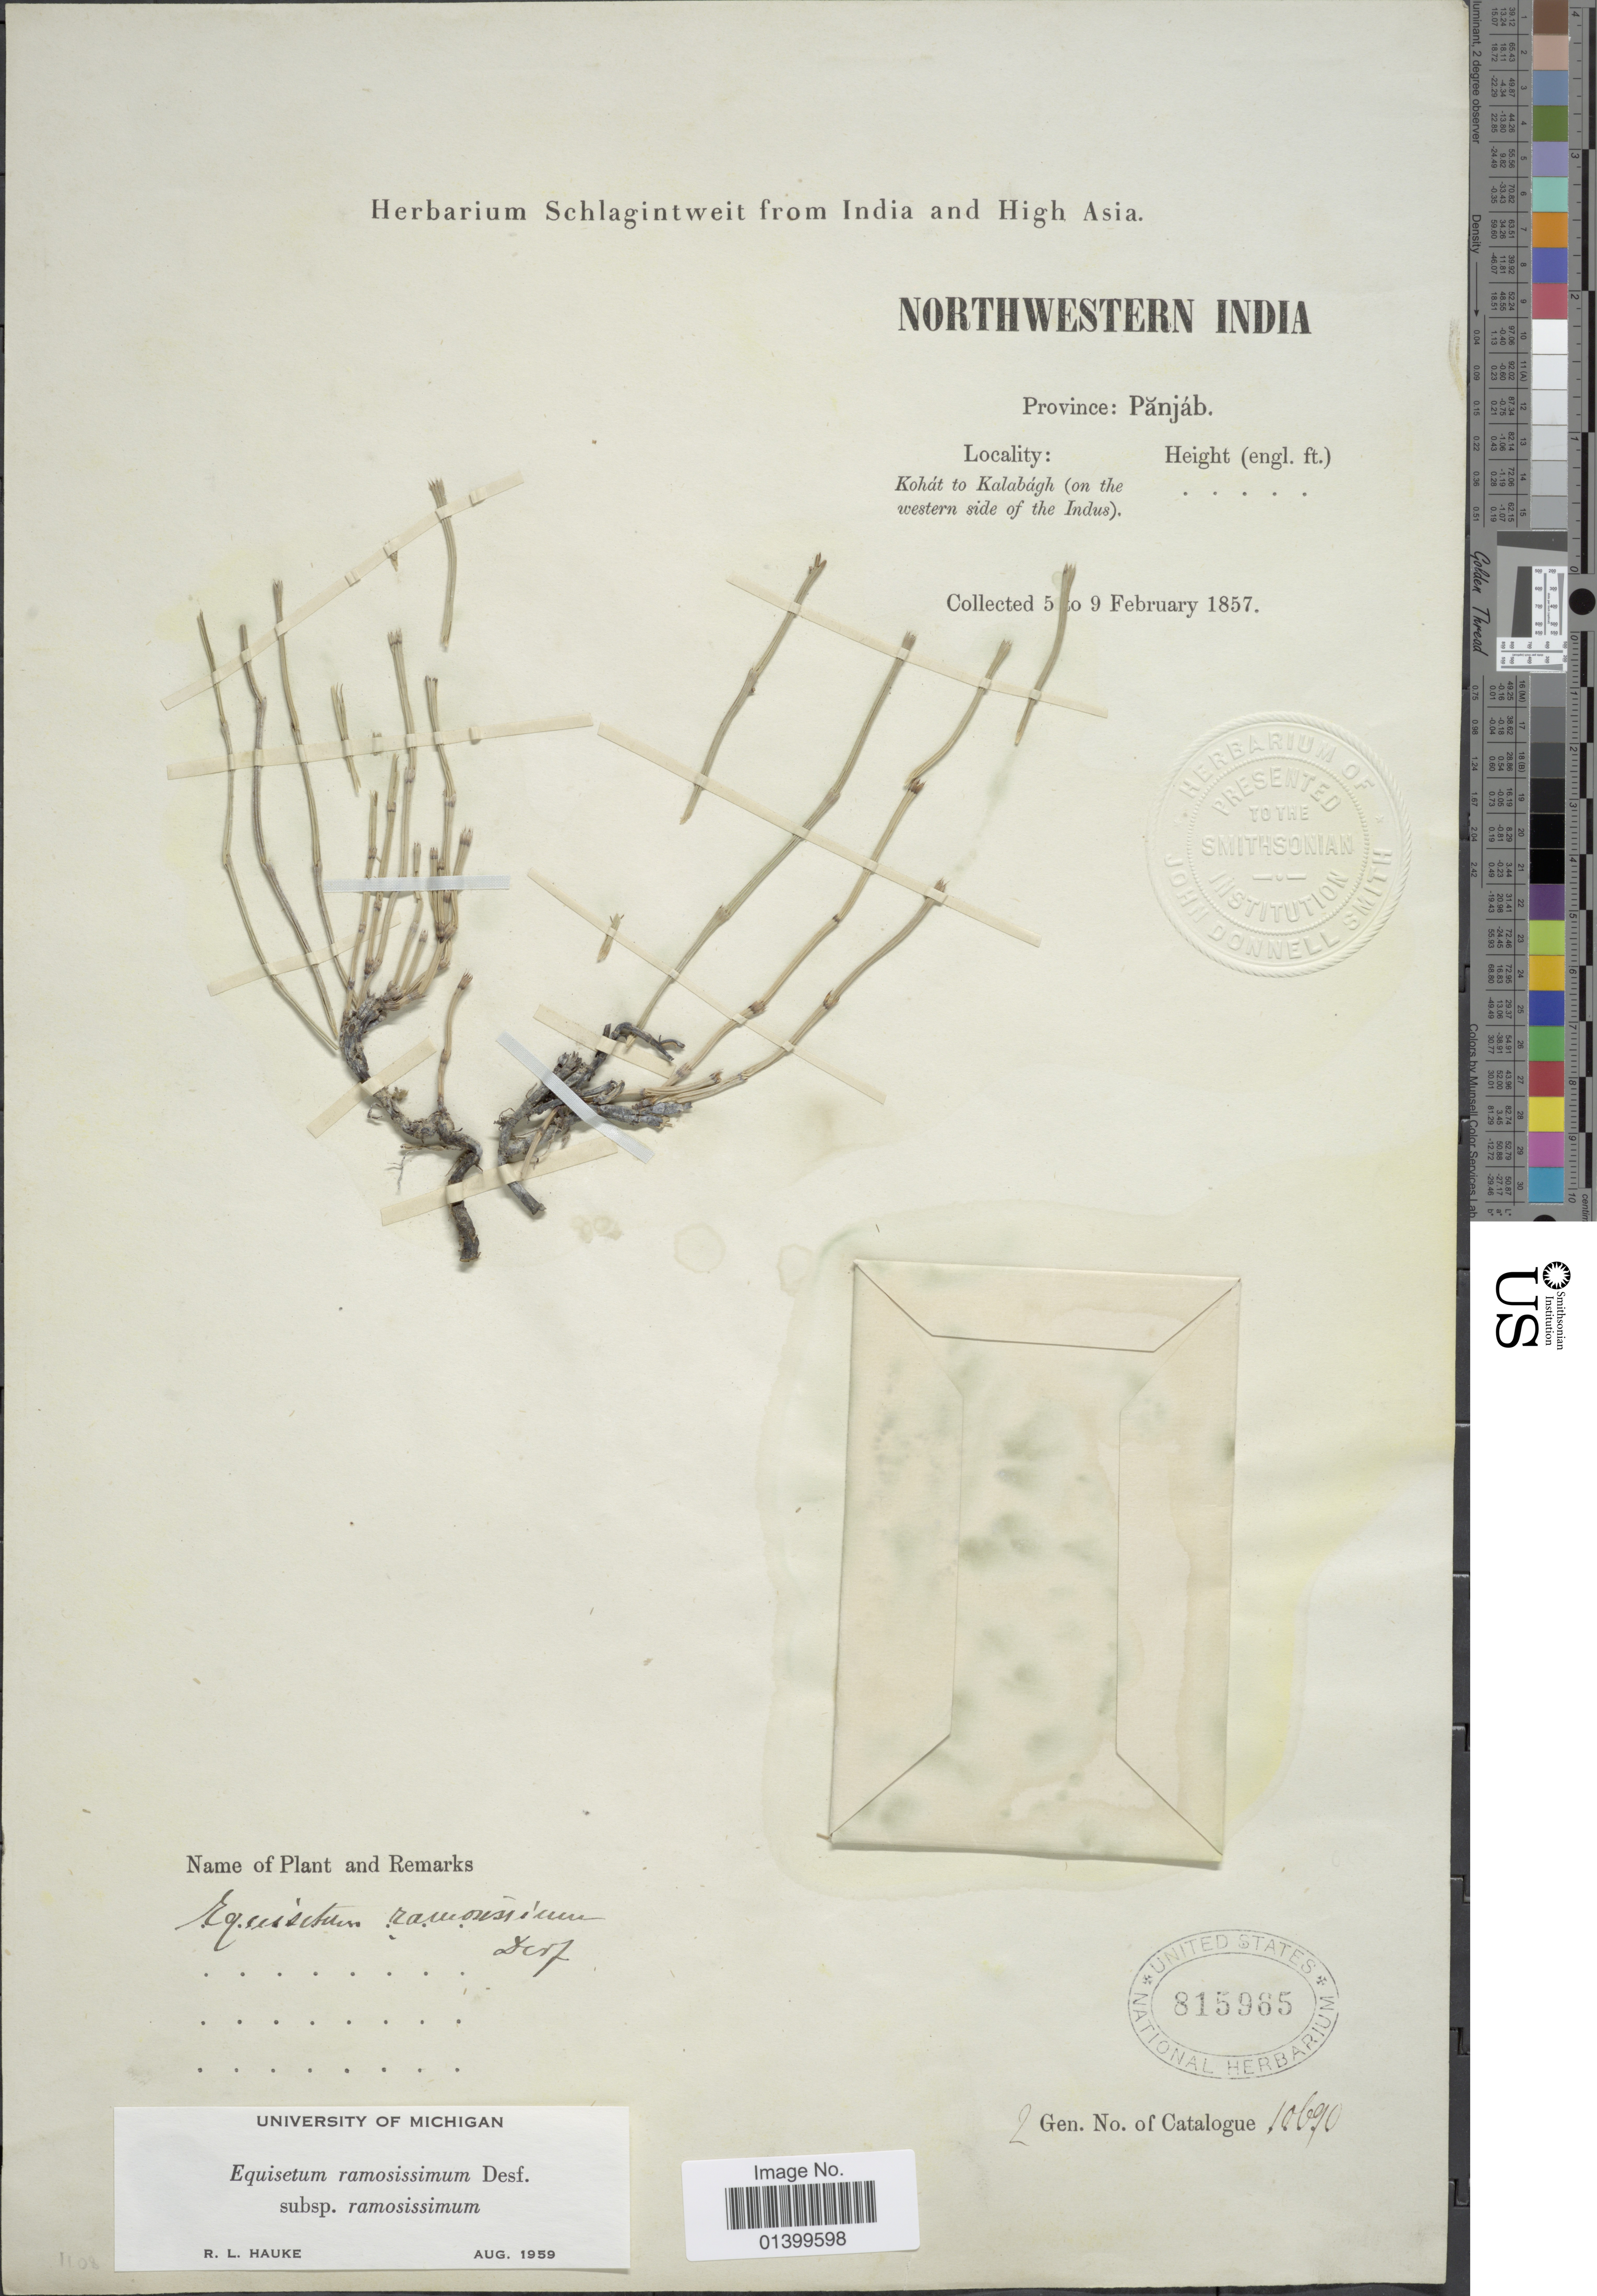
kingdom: Plantae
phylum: Tracheophyta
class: Polypodiopsida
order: Equisetales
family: Equisetaceae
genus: Equisetum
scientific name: Equisetum ramosissimum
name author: Desf.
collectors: ex herb. Rosenstock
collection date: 1857-02-05/1857-02-09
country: India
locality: From India and High Asia. Northwestern India. Province: Panjáb. Kohát to Kalabágh (on the western side of the Indus)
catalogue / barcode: US 815965